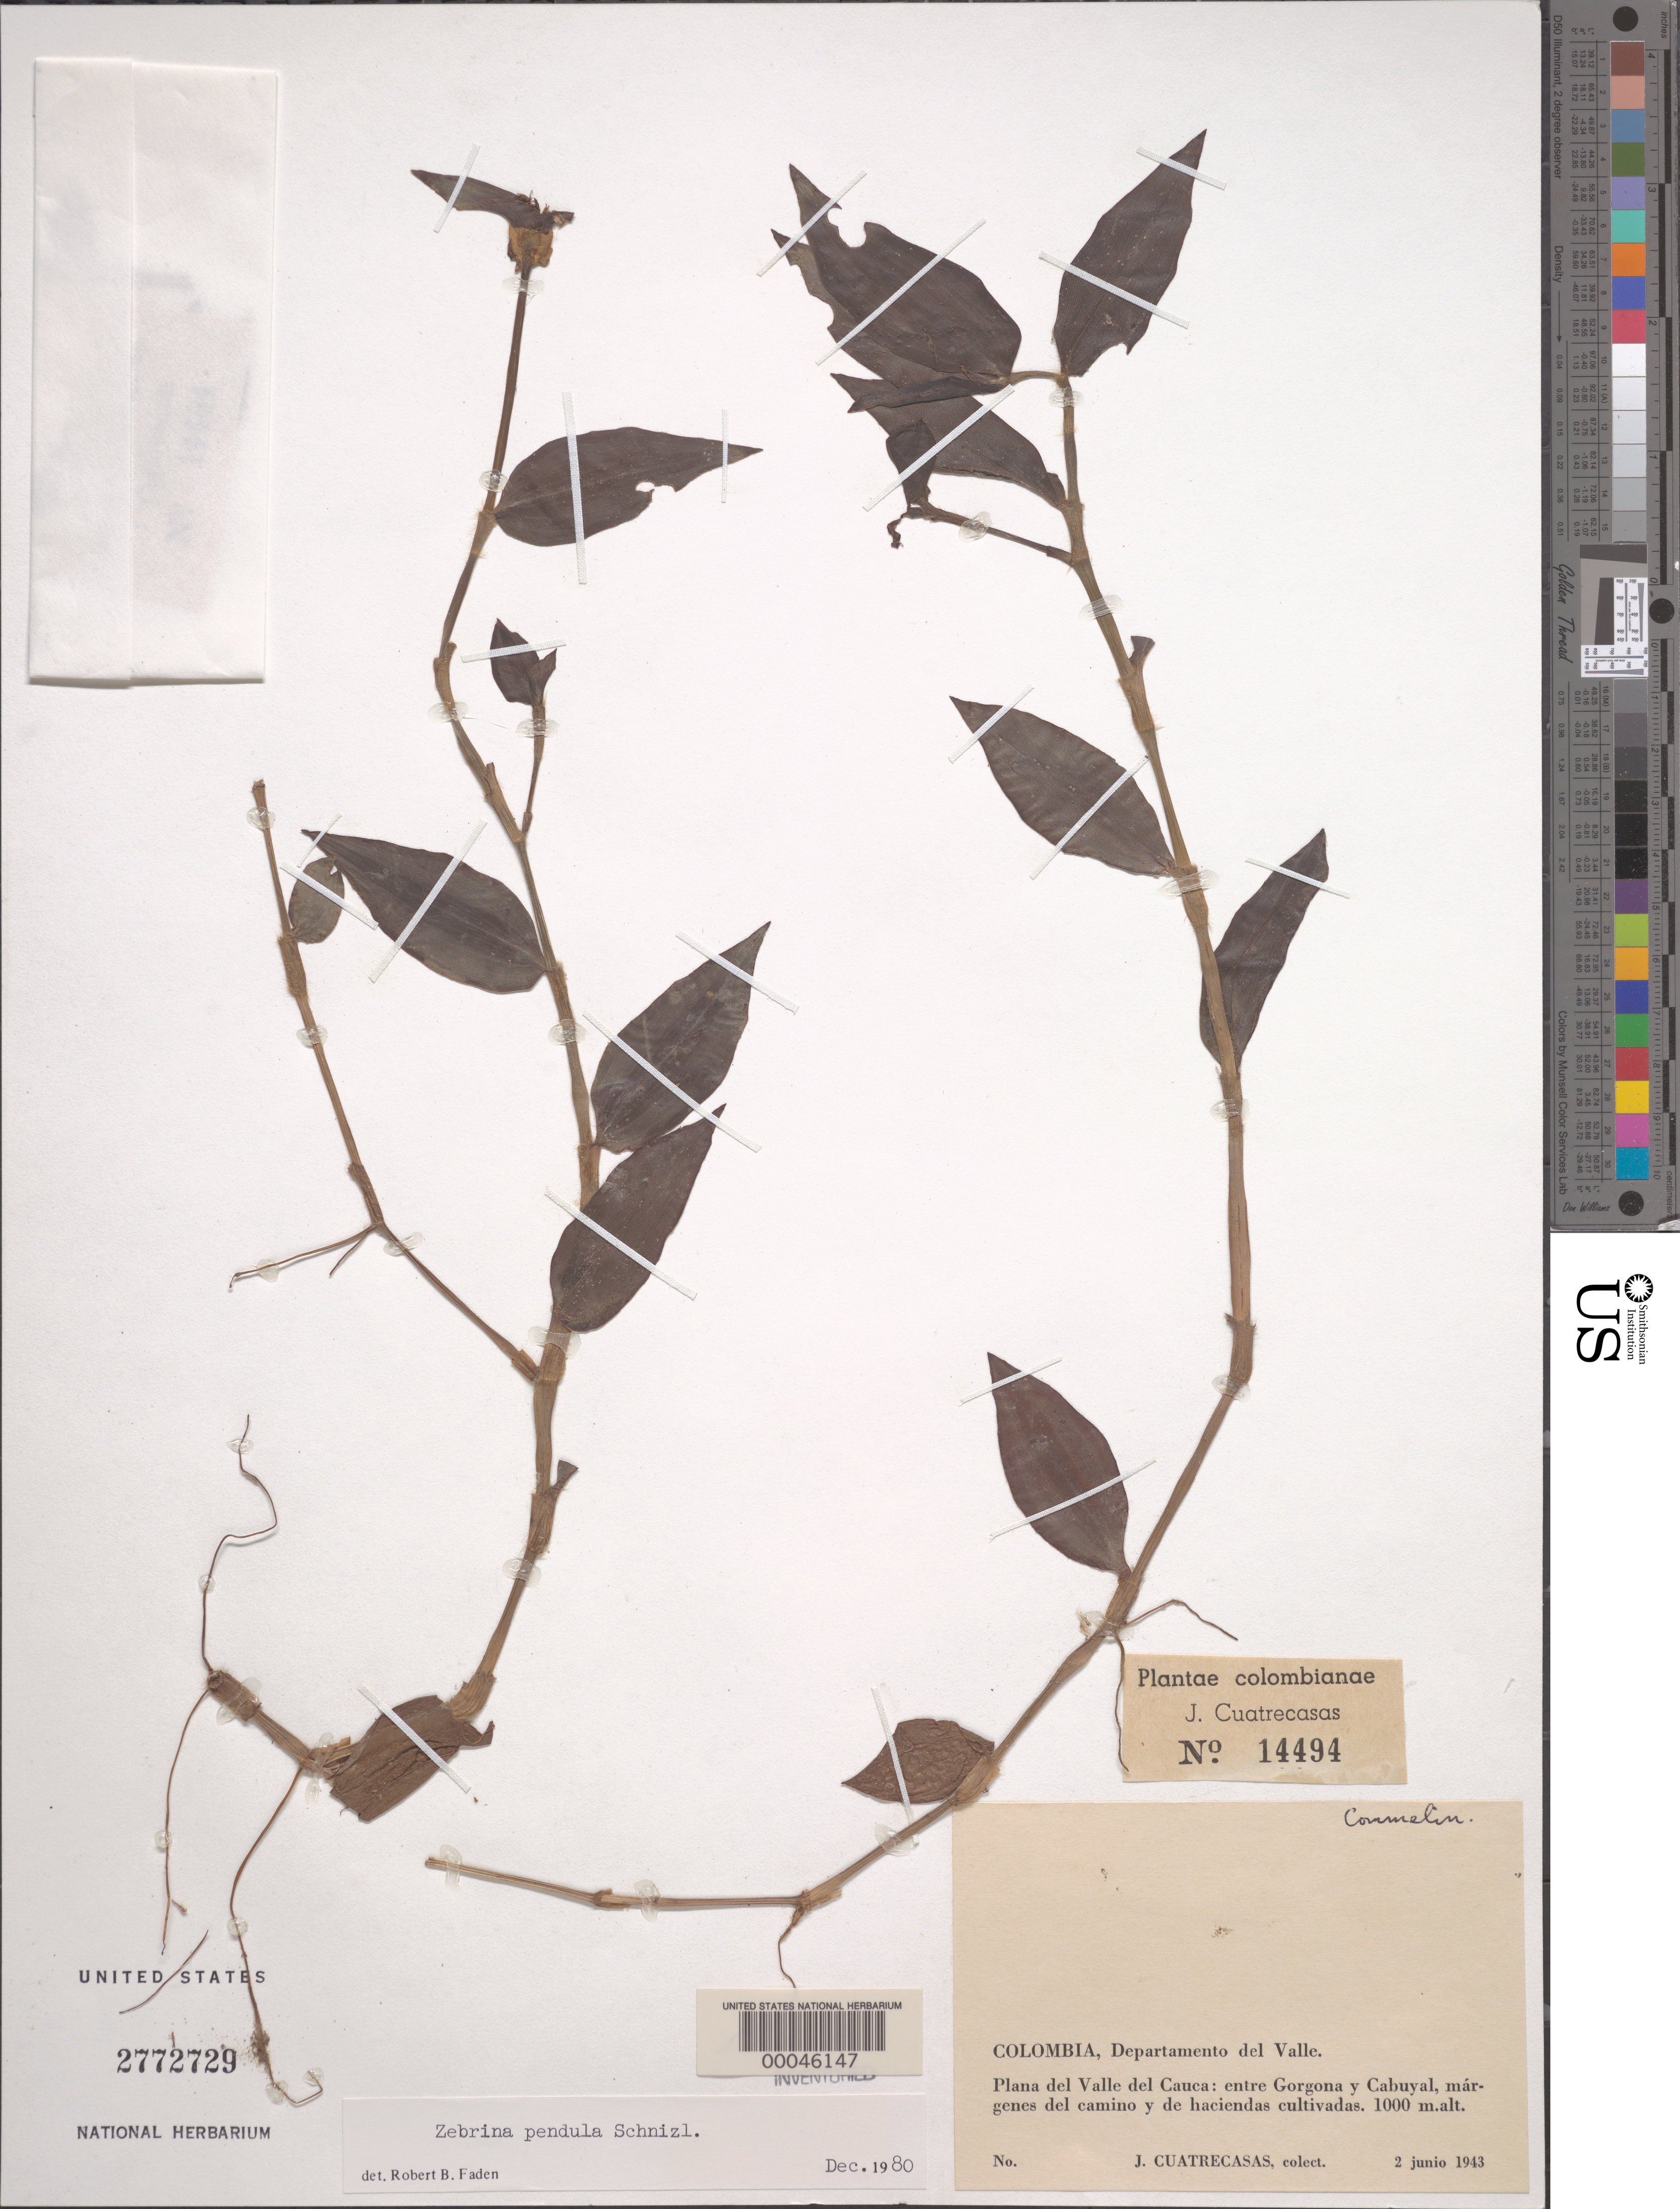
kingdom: Plantae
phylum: Tracheophyta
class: Liliopsida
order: Commelinales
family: Commelinaceae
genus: Tradescantia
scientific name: Tradescantia zebrina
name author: Bosse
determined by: Faden, Robert B., (US), Smithsonian Institution - National Museum of Natural History (UNITED STATES)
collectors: J. Cuatrecasas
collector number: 14494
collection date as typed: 02 Jun 1943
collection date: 1943-06-02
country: Colombia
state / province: Valle del Cauca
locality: Valle del Cauca, between Gorgona and Cabuyal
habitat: Roadside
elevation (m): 1000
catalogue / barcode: US 2772729